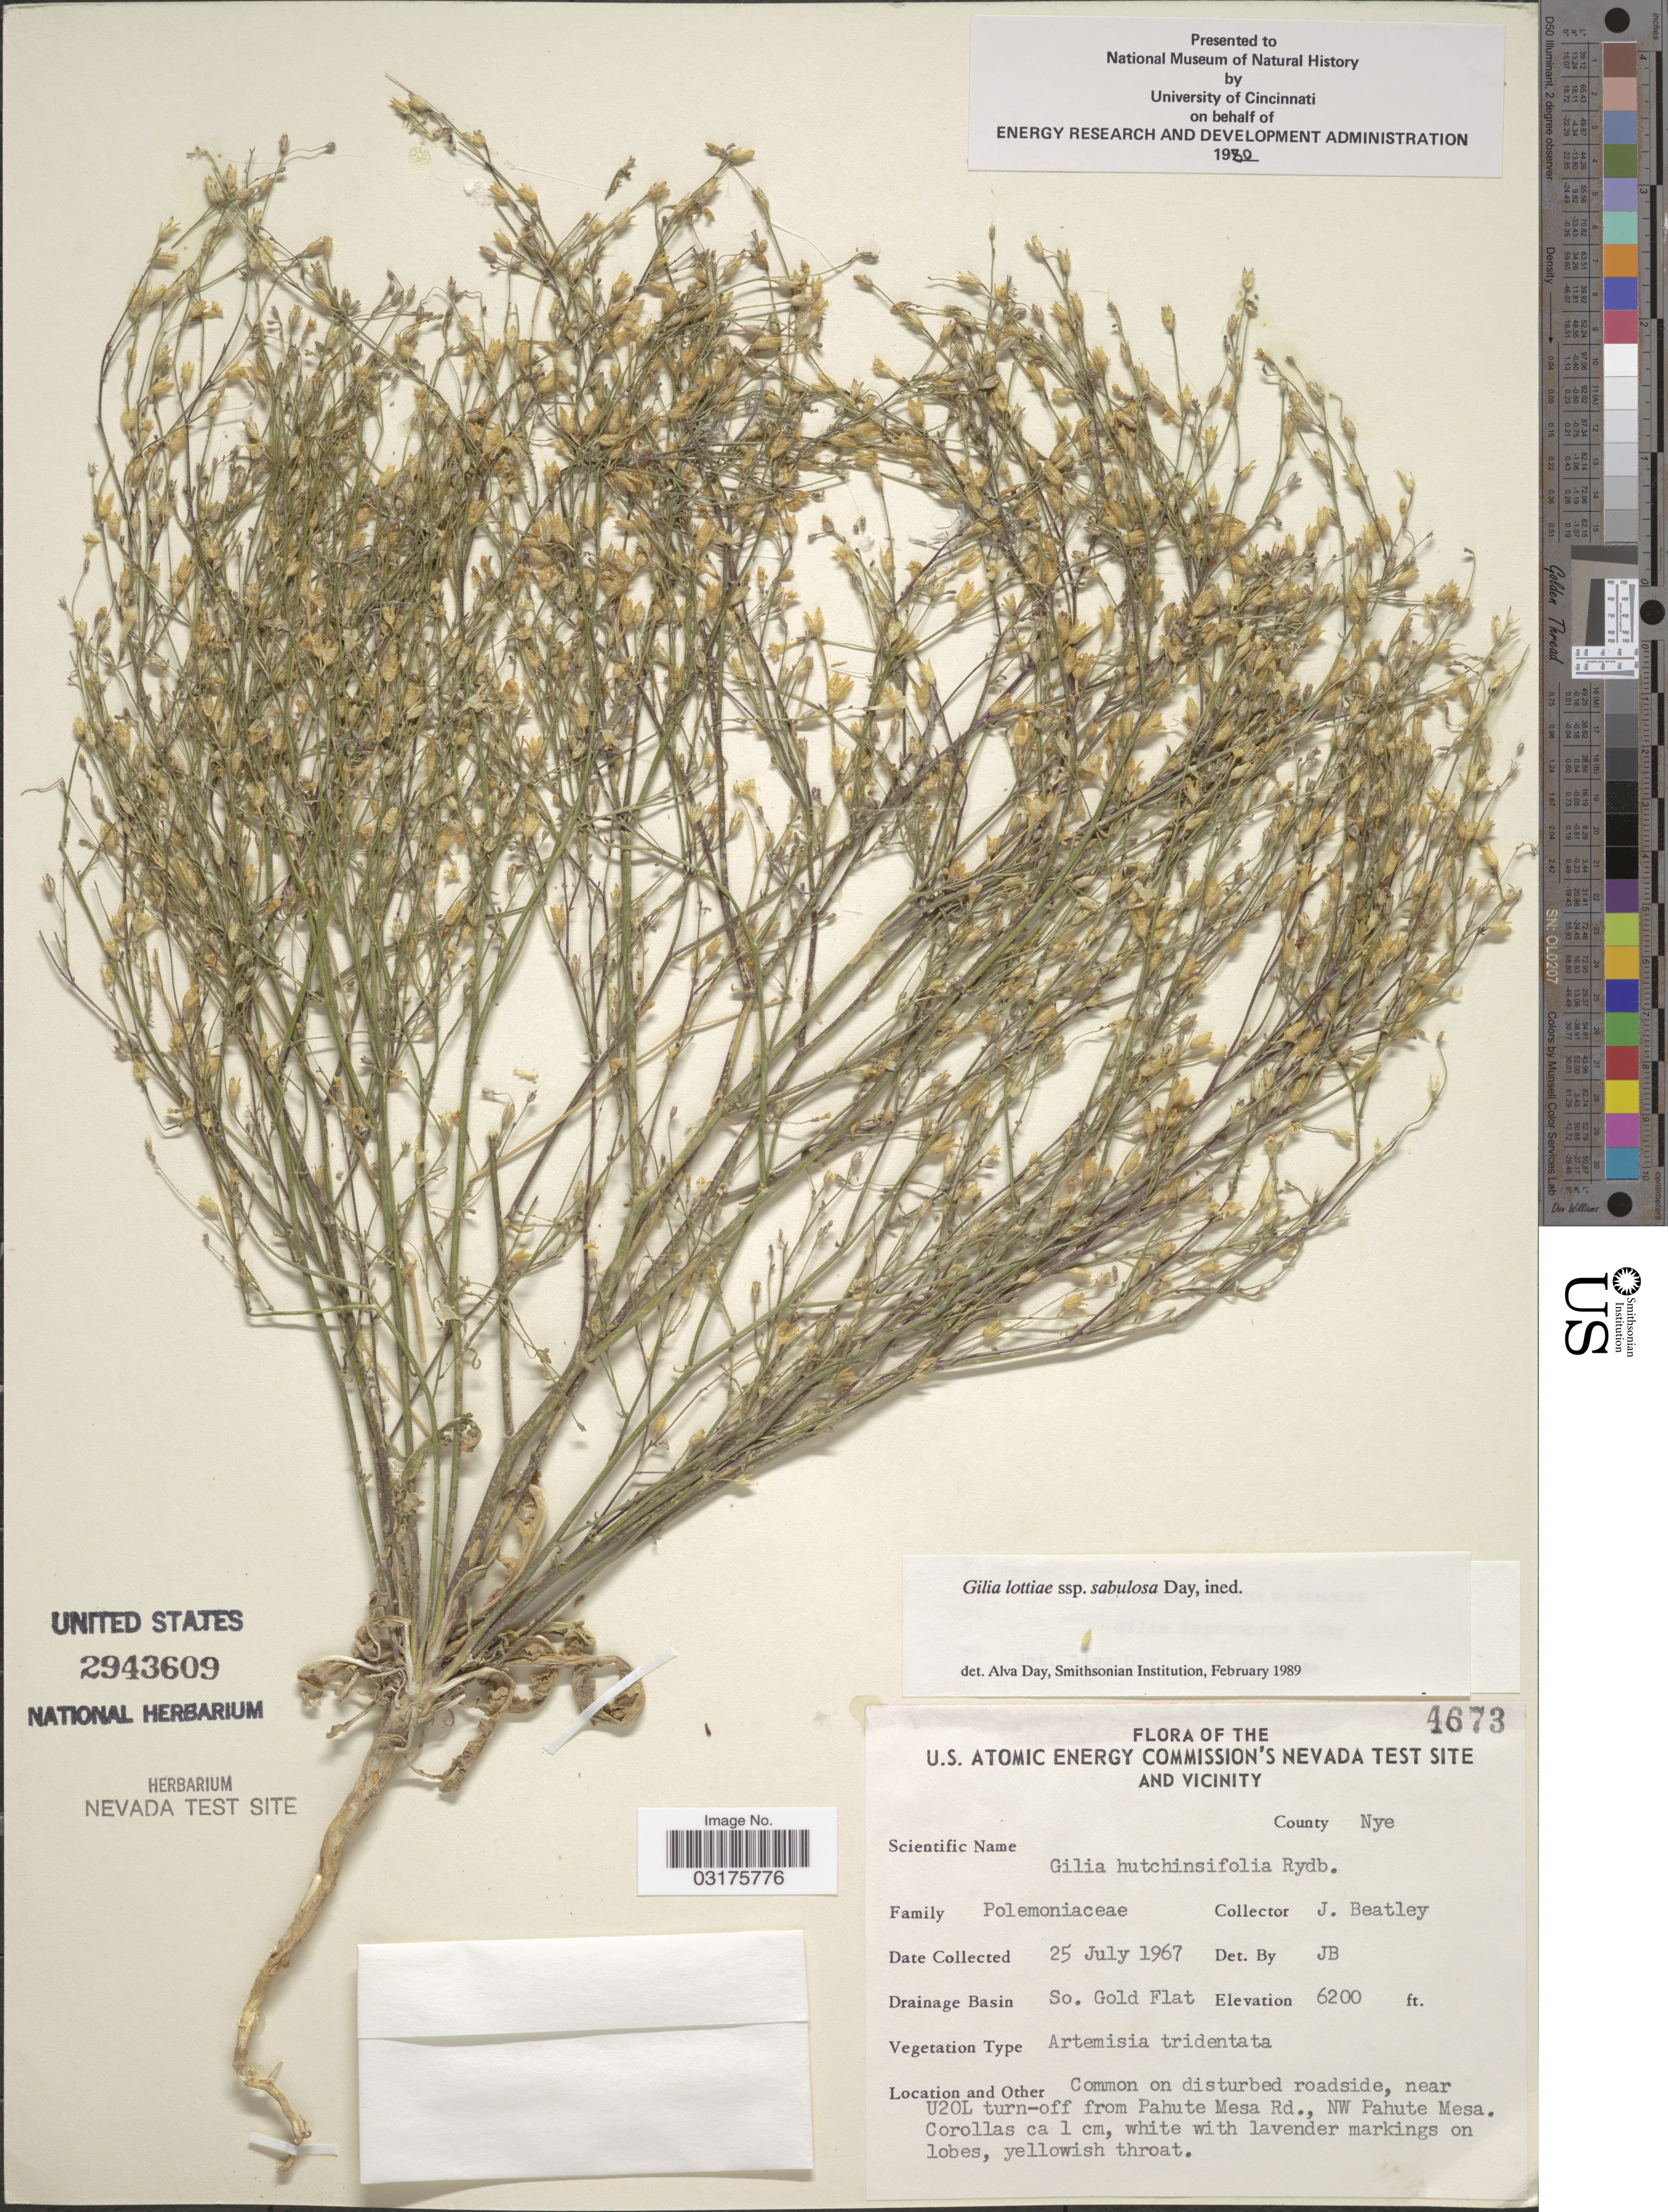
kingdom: Plantae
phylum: Tracheophyta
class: Magnoliopsida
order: Ericales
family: Polemoniaceae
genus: Aliciella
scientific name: Aliciella hutchinsifolia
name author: (Rydb.) J.M. Porter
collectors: J. C. Beatley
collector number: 4673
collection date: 1967-07-25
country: United States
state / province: Nevada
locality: The U.S. Atomic Energy Commission's Nevada Test Site and Vicinity. County Nye. Drainage Basin So. Gold Flat. Common on disturbed roadside, near U20L turn-off from Pahute Mesa Rd., NW Pahute Mesa.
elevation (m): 1890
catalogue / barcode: US 2943609